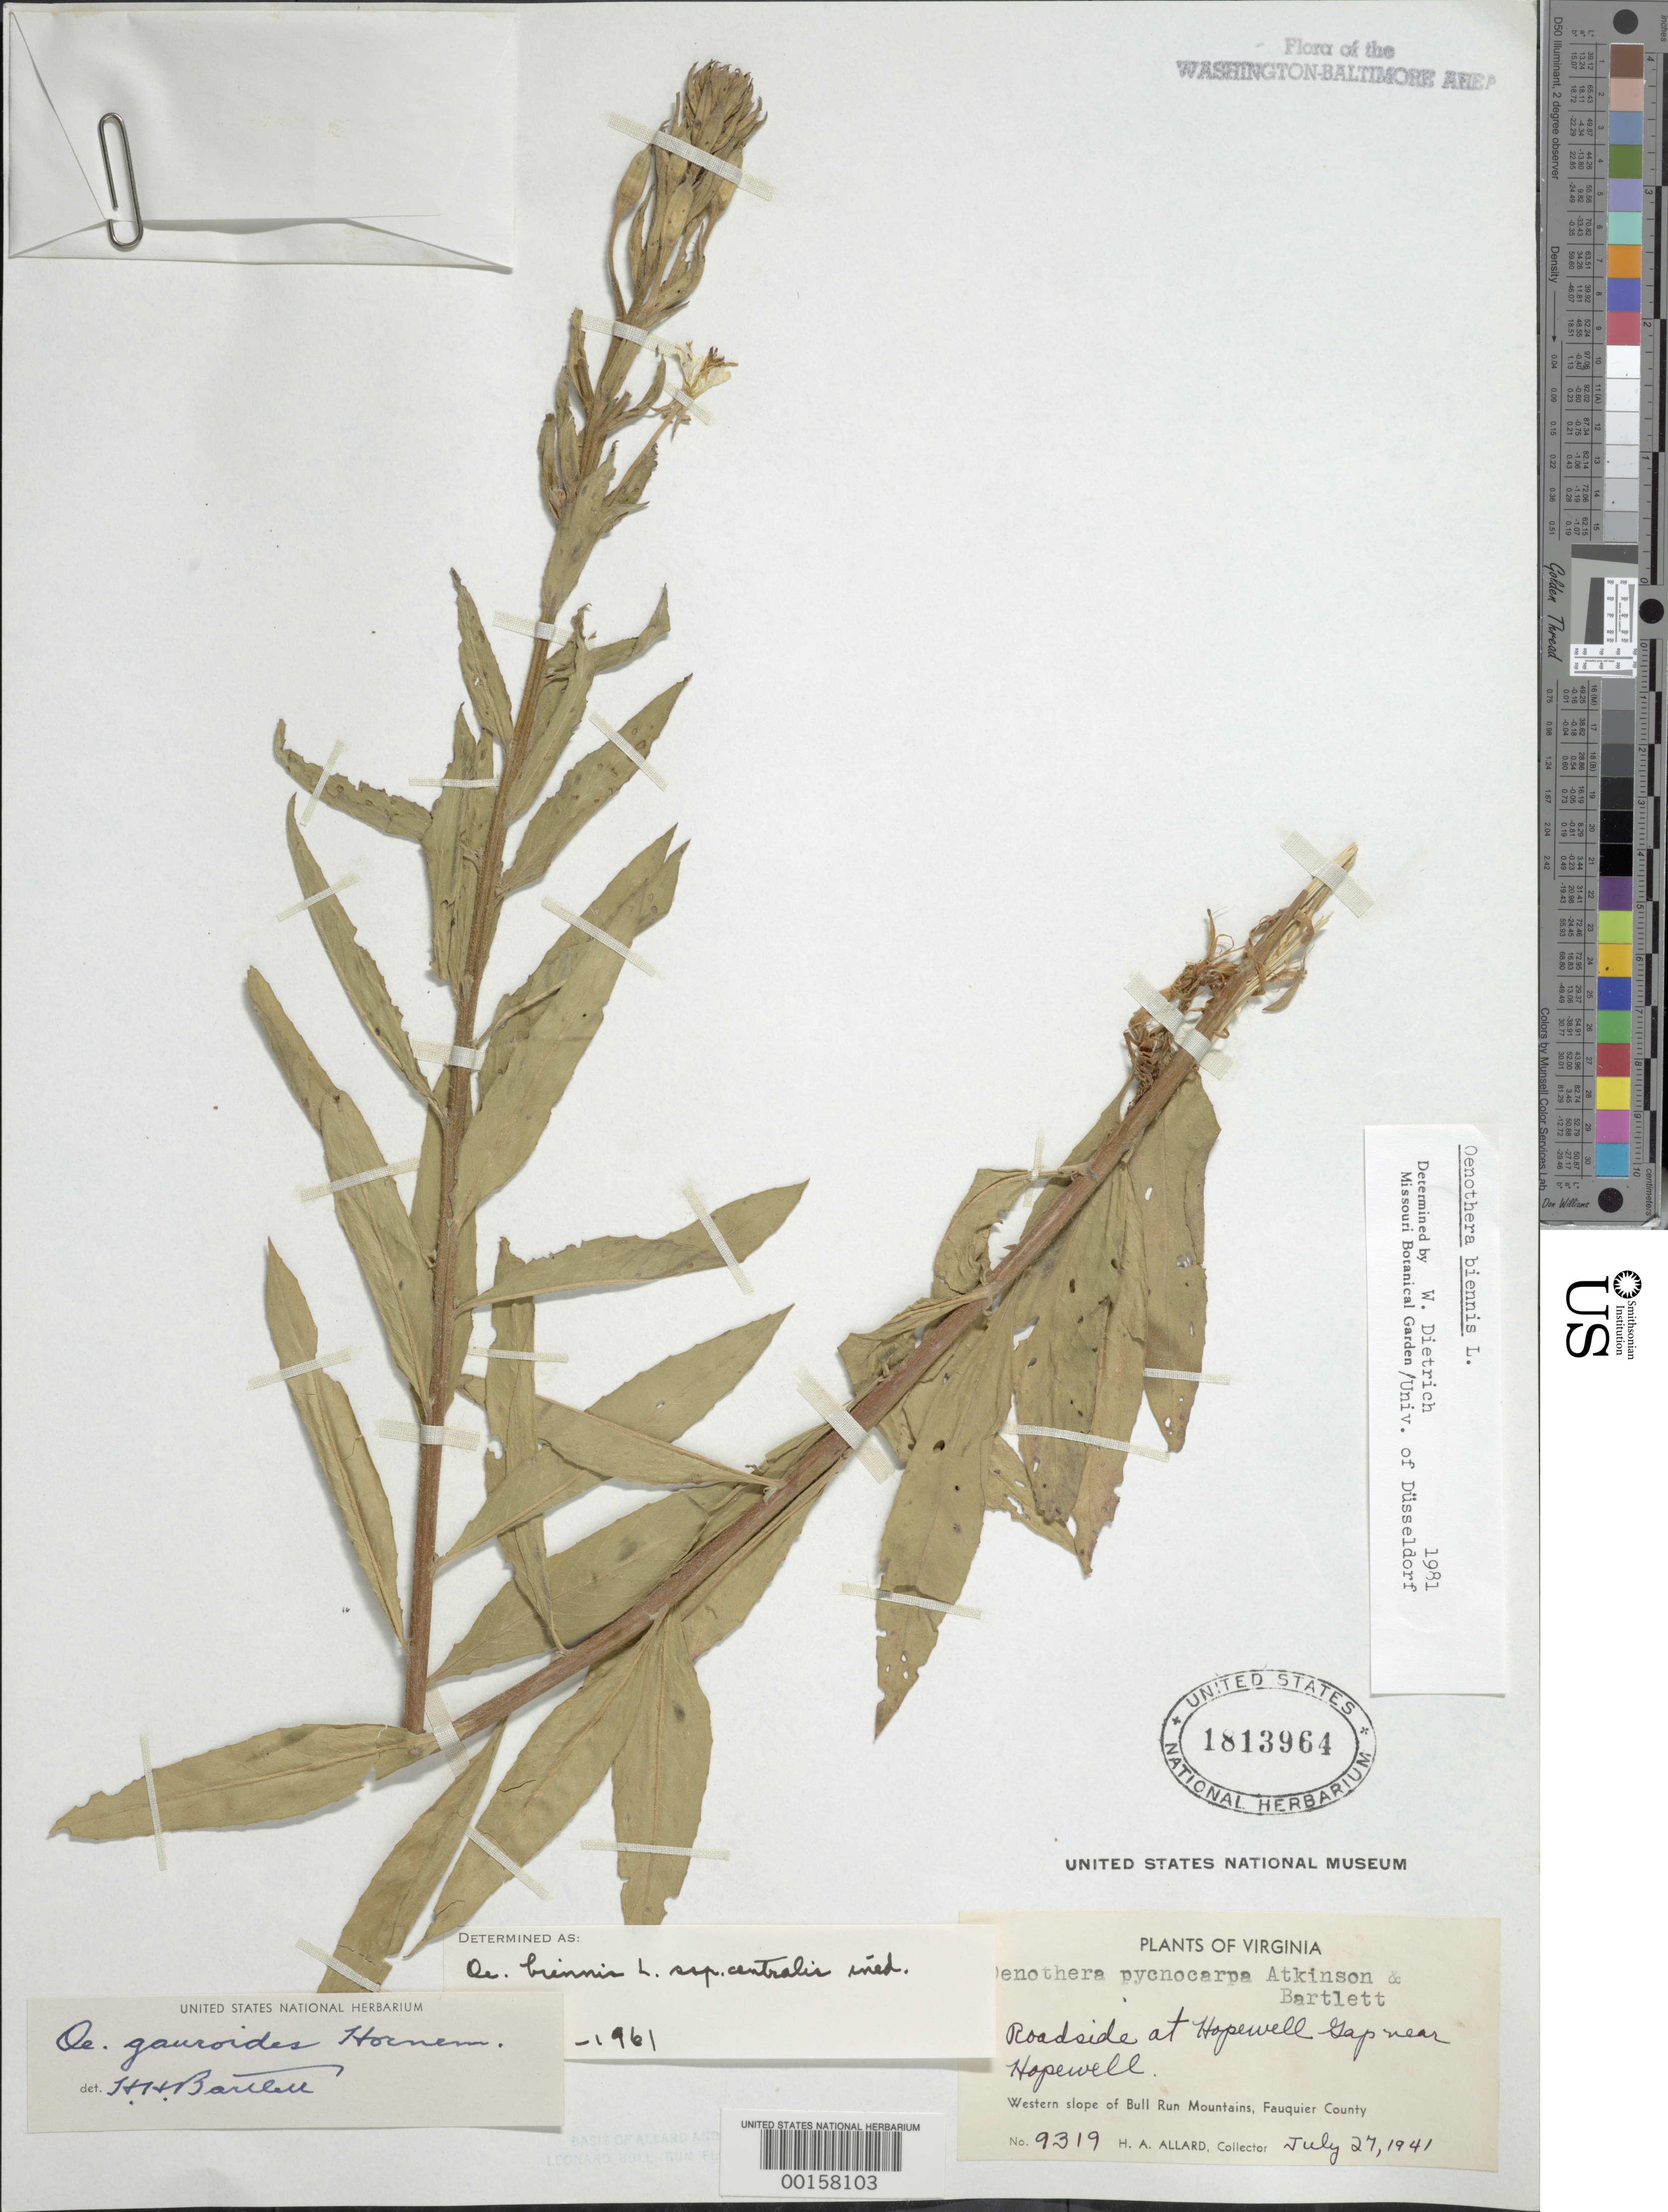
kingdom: Plantae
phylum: Tracheophyta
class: Magnoliopsida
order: Myrtales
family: Onagraceae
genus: Oenothera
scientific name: Oenothera biennis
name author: L.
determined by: Dietrich, W.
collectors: H. A. Allard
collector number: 9319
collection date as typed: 27 Jul 1941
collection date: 1941-07-27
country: United States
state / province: Virginia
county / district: Fauquier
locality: Ns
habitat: Roadside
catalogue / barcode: US 1813964